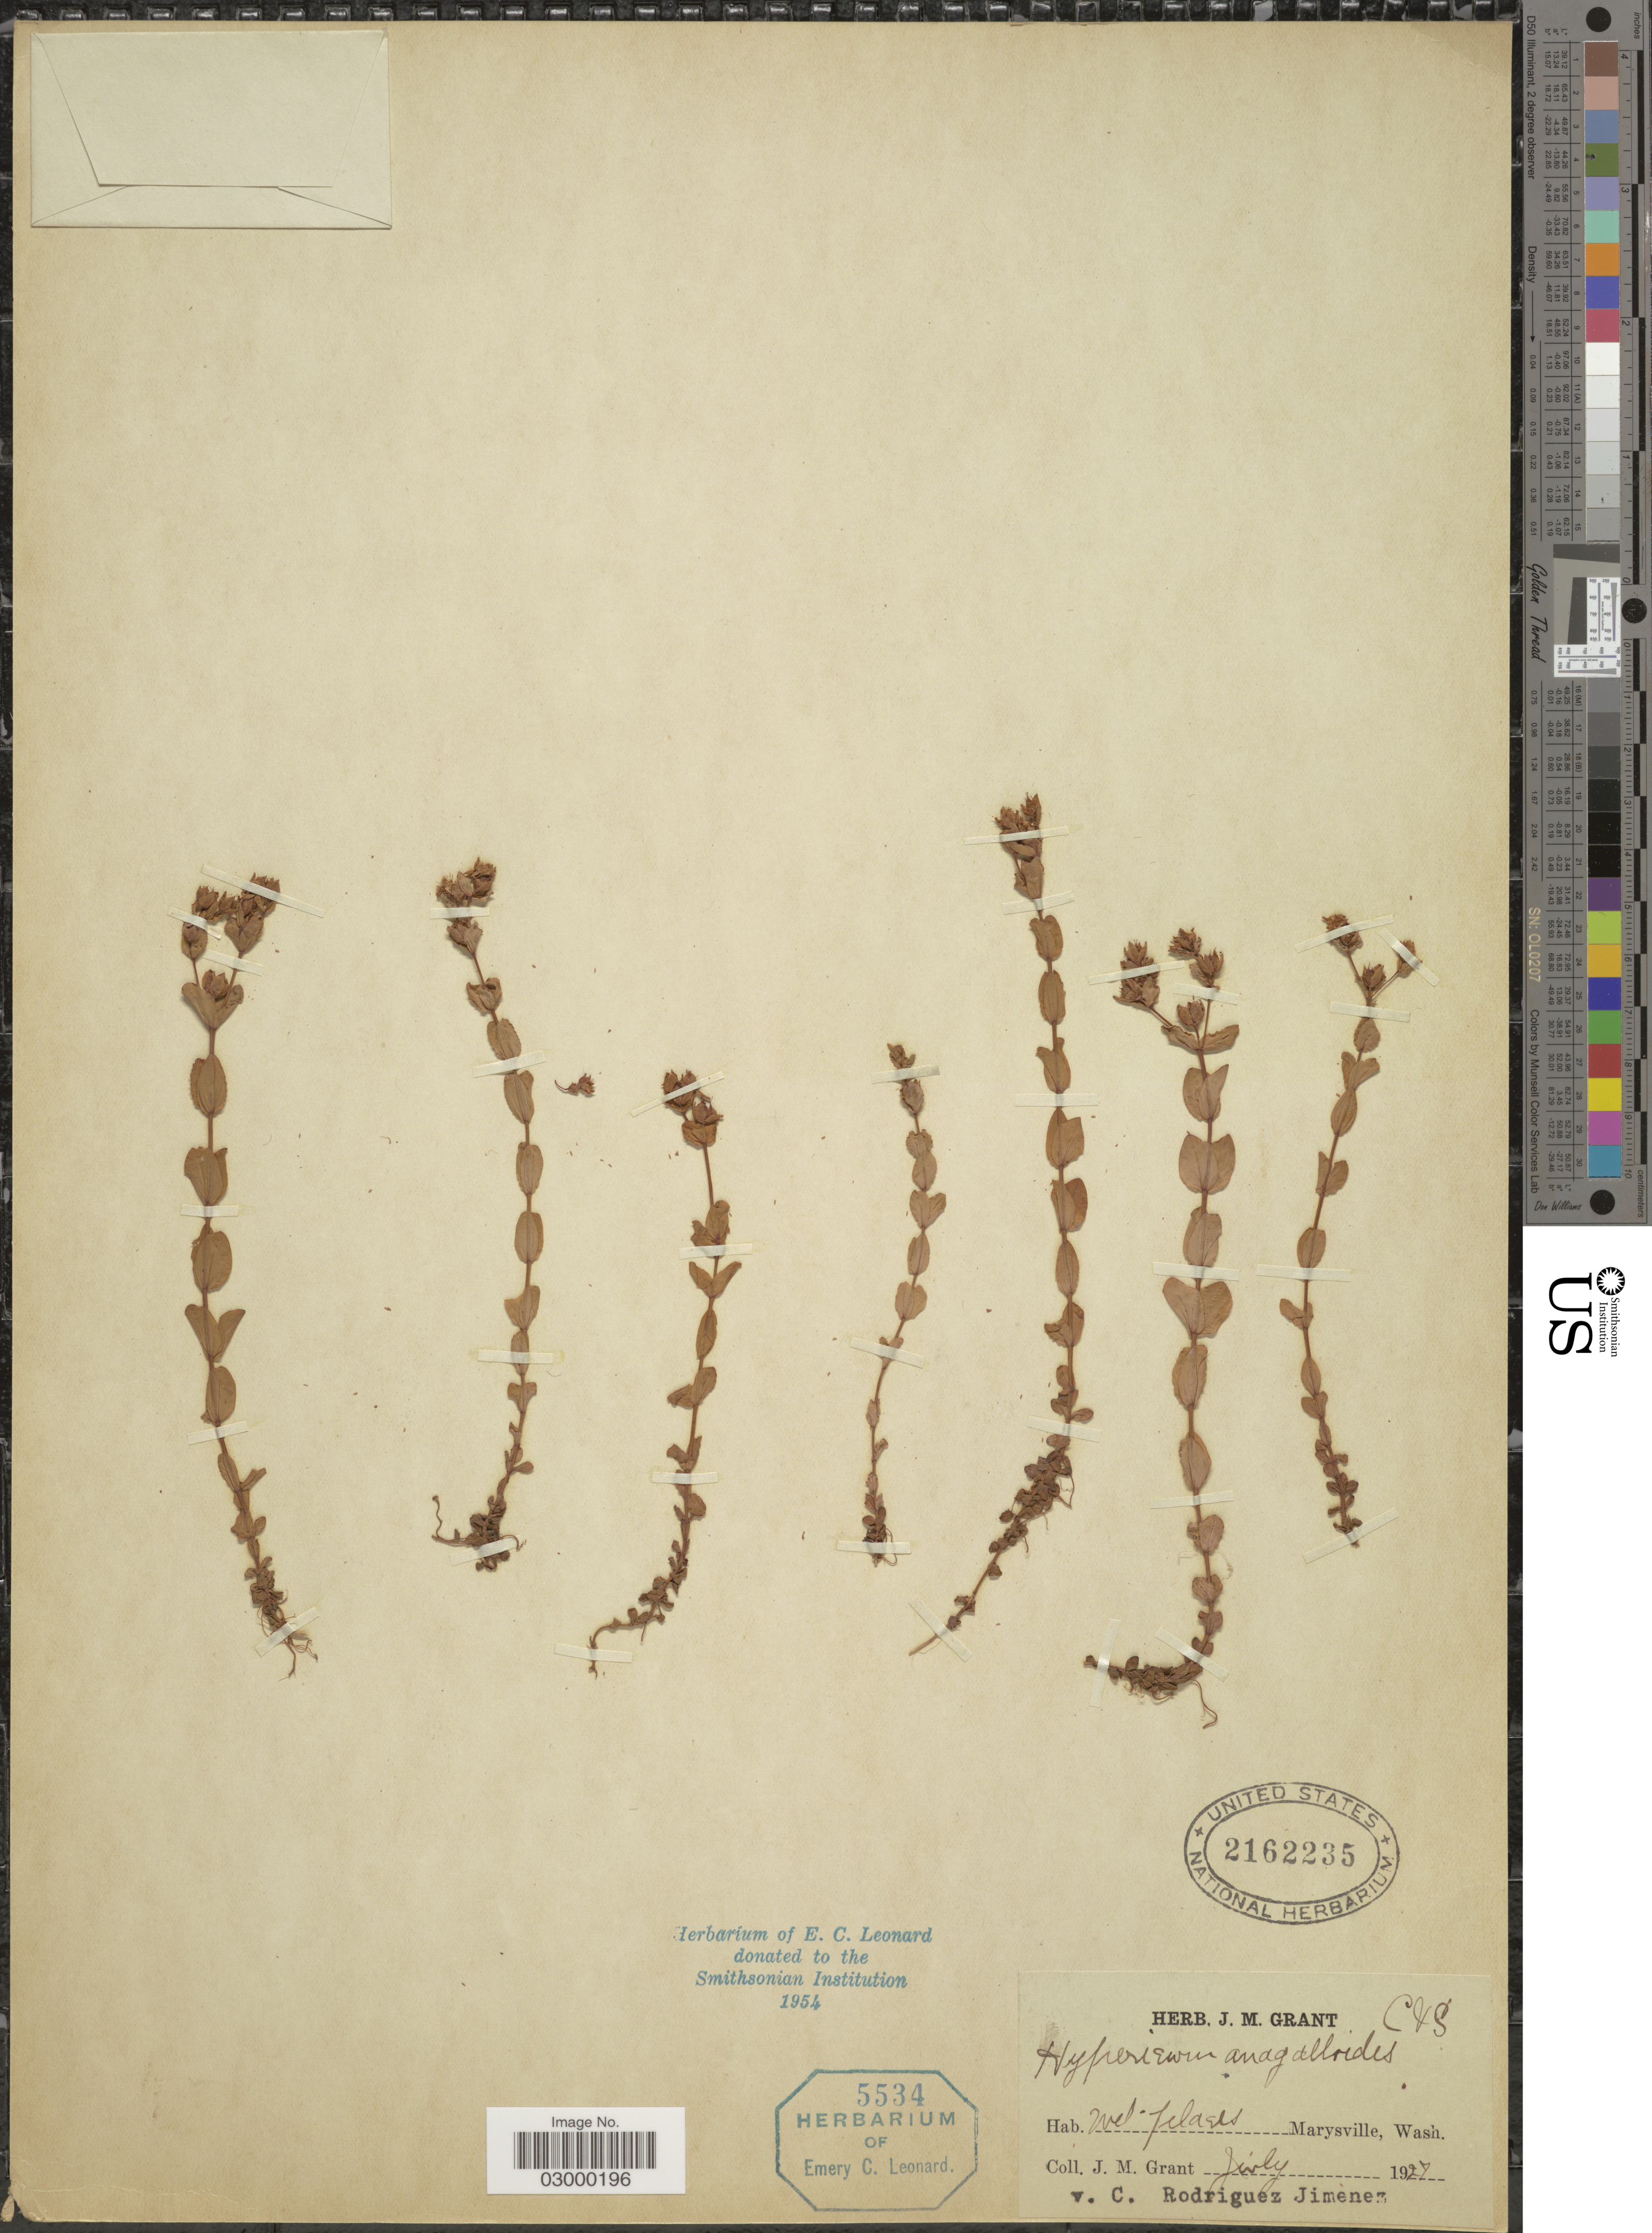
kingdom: Plantae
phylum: Tracheophyta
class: Magnoliopsida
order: Malpighiales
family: Hypericaceae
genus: Hypericum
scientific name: Hypericum anagalloides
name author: Cham. & Schltdl.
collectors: J. M. Grant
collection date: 1927-07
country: United States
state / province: Washington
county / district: Snohomish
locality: Marysville.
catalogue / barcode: US 2162235